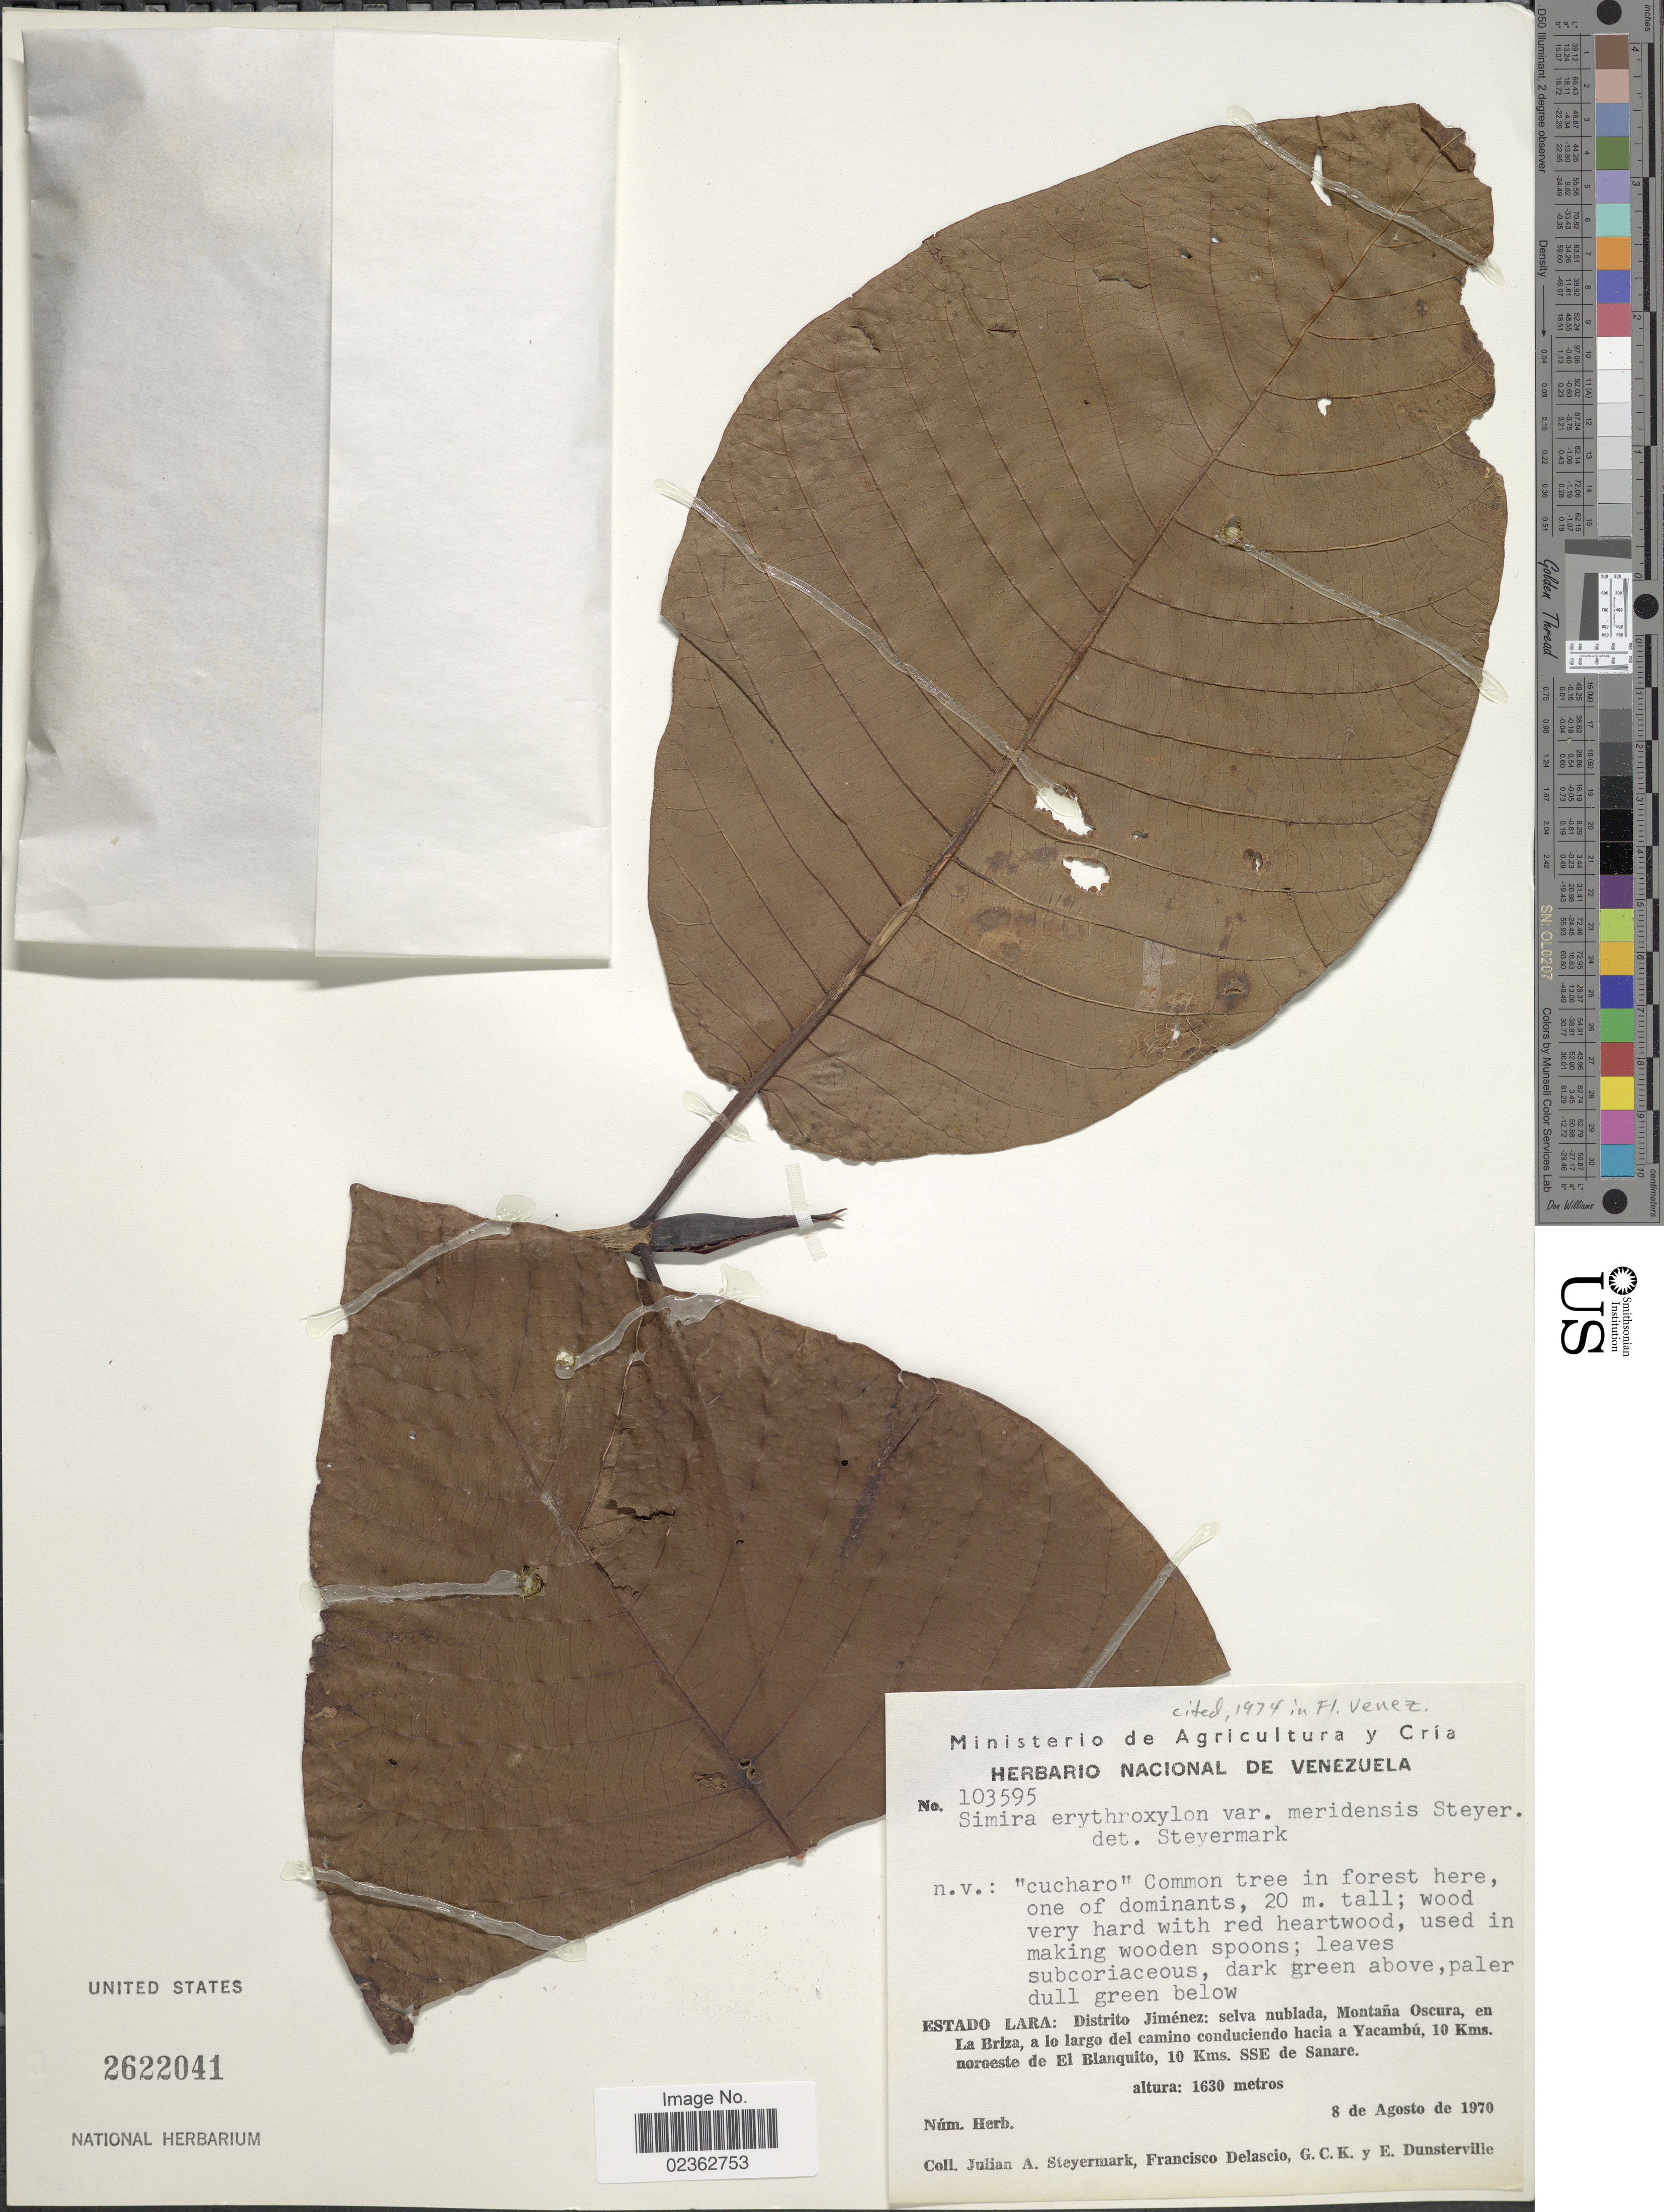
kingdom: Plantae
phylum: Tracheophyta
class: Magnoliopsida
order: Gentianales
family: Rubiaceae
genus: Simira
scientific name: Simira erythroxylon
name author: (Willd.) Bremek.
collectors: J. Steyermark, F. Delascio C., G. C. K. Dunsterville & E. Dunsterville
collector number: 103595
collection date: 1970-08-08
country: Venezuela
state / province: Lara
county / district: Jiménez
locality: Distrito Jimenez: selva nublada, Montana Oscura, en La Briza, a lo largo del camino conduciendo hacia a yacambu, 10 kms. noroeste de El Blanquito, 10 Kms. SSE de Sanare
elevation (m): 1630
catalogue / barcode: US 2622041